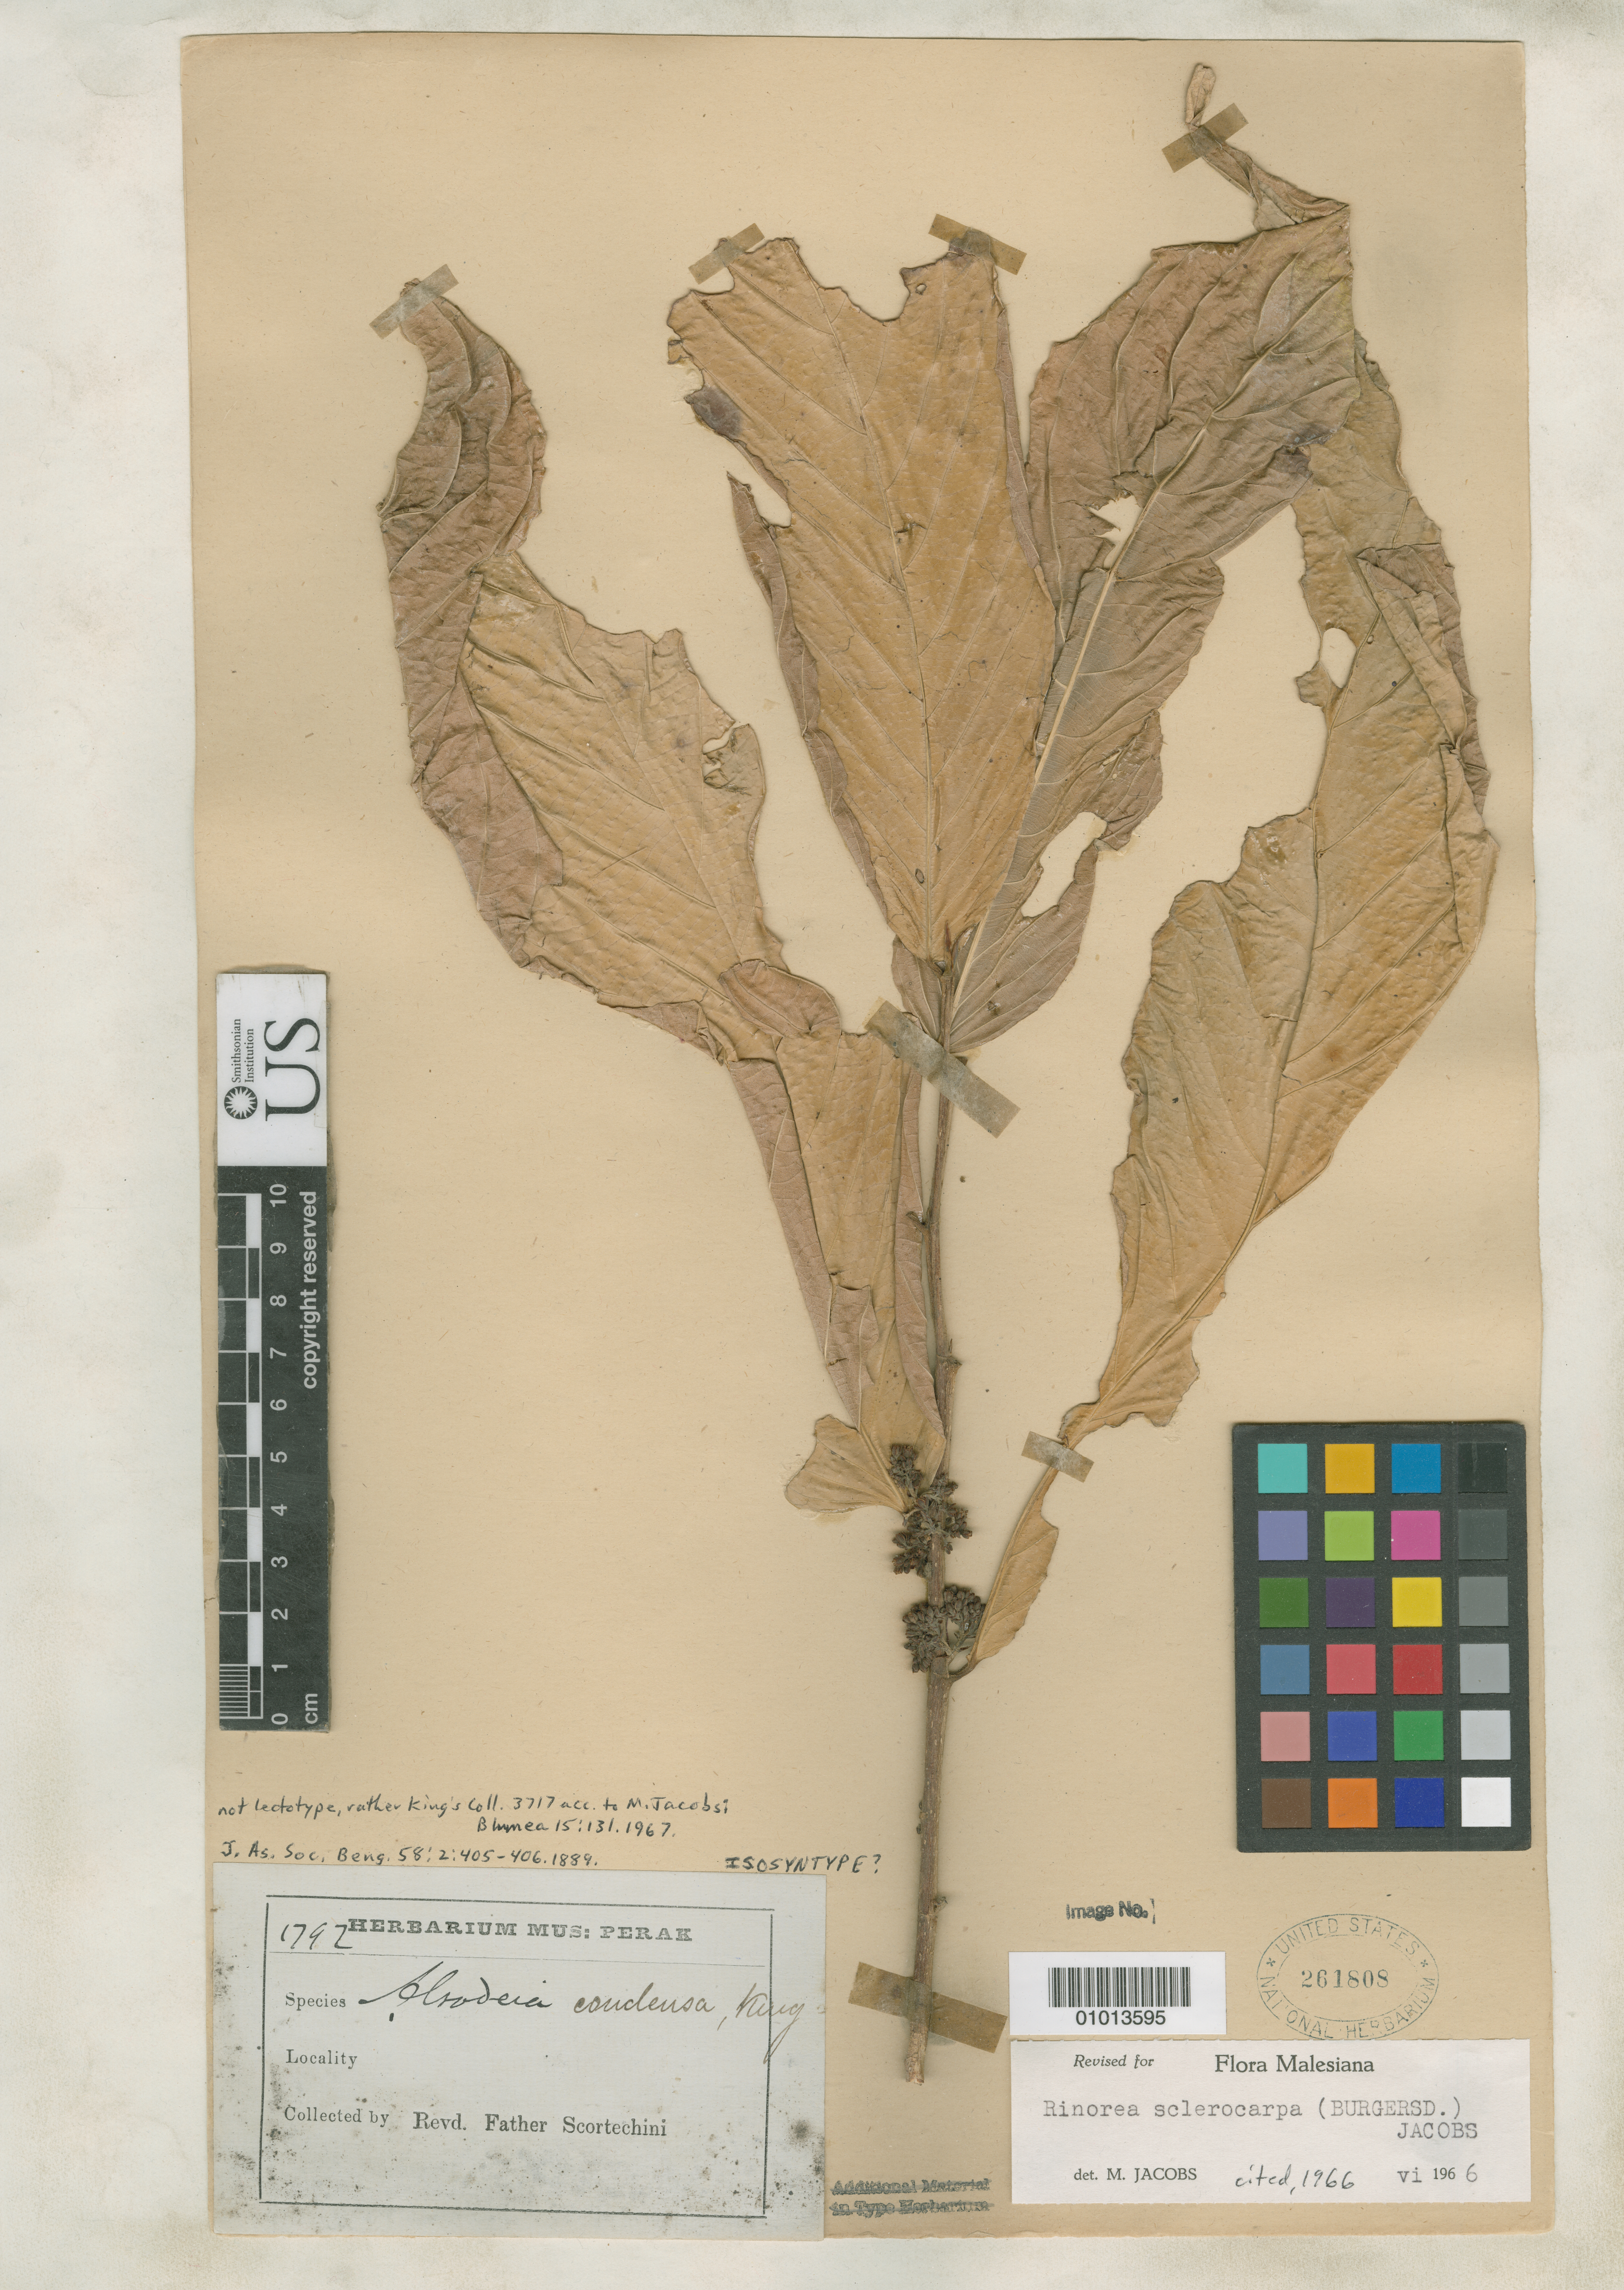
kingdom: Plantae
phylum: Tracheophyta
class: Magnoliopsida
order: Malpighiales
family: Violaceae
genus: Alsodeia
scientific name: Alsodeia condensa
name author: King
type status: Syntype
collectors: B. Scortechini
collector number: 1792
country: Malaysia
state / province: Perak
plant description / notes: Lectotype collection is King's coll. 3717 acc. to M. Jacobs.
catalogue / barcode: US 261808